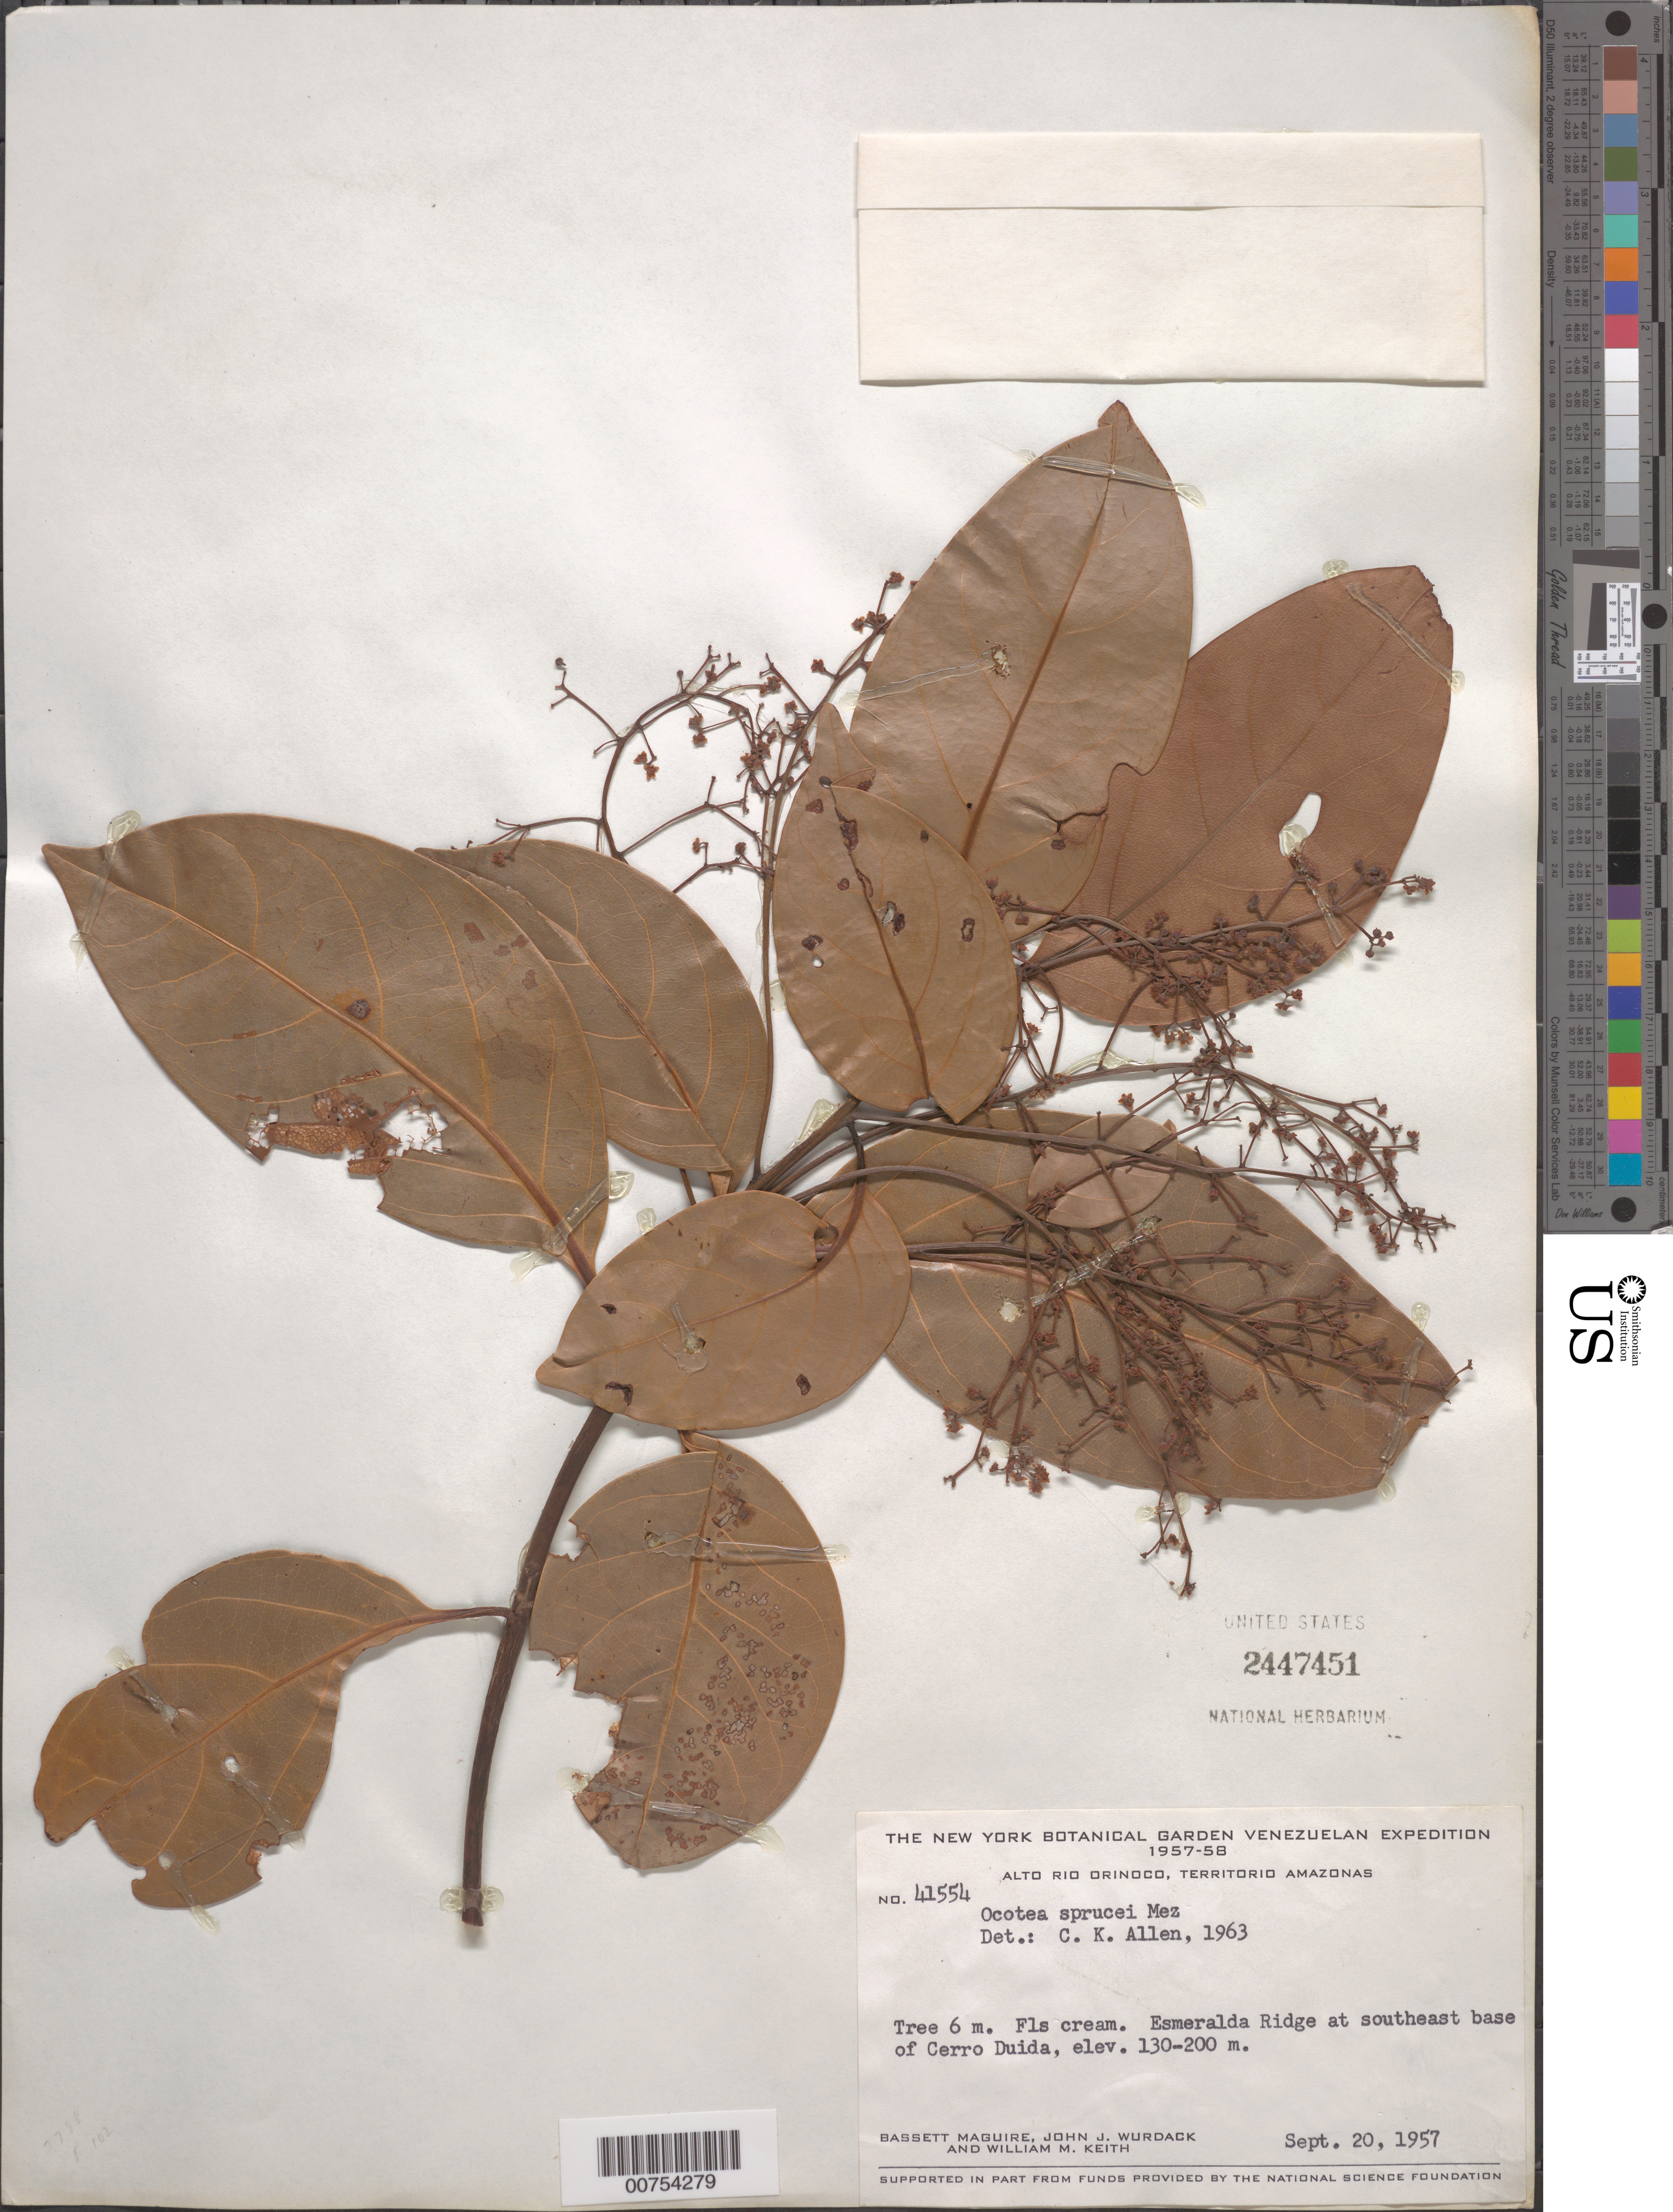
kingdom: Plantae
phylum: Tracheophyta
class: Magnoliopsida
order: Laurales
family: Lauraceae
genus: Ocotea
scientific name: Ocotea sprucei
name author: (Hieron.) Mez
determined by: Allen, C. K.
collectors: B. Maguire, J. J. Wurdack & W. Keith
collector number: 41554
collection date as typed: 20-Sep-57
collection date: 1957-09-20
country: Venezuela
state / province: Amazonas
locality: Alto Río Orinoco, Esmeralda Ridge, SE base of Cerro Duida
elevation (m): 130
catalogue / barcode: US 2447451